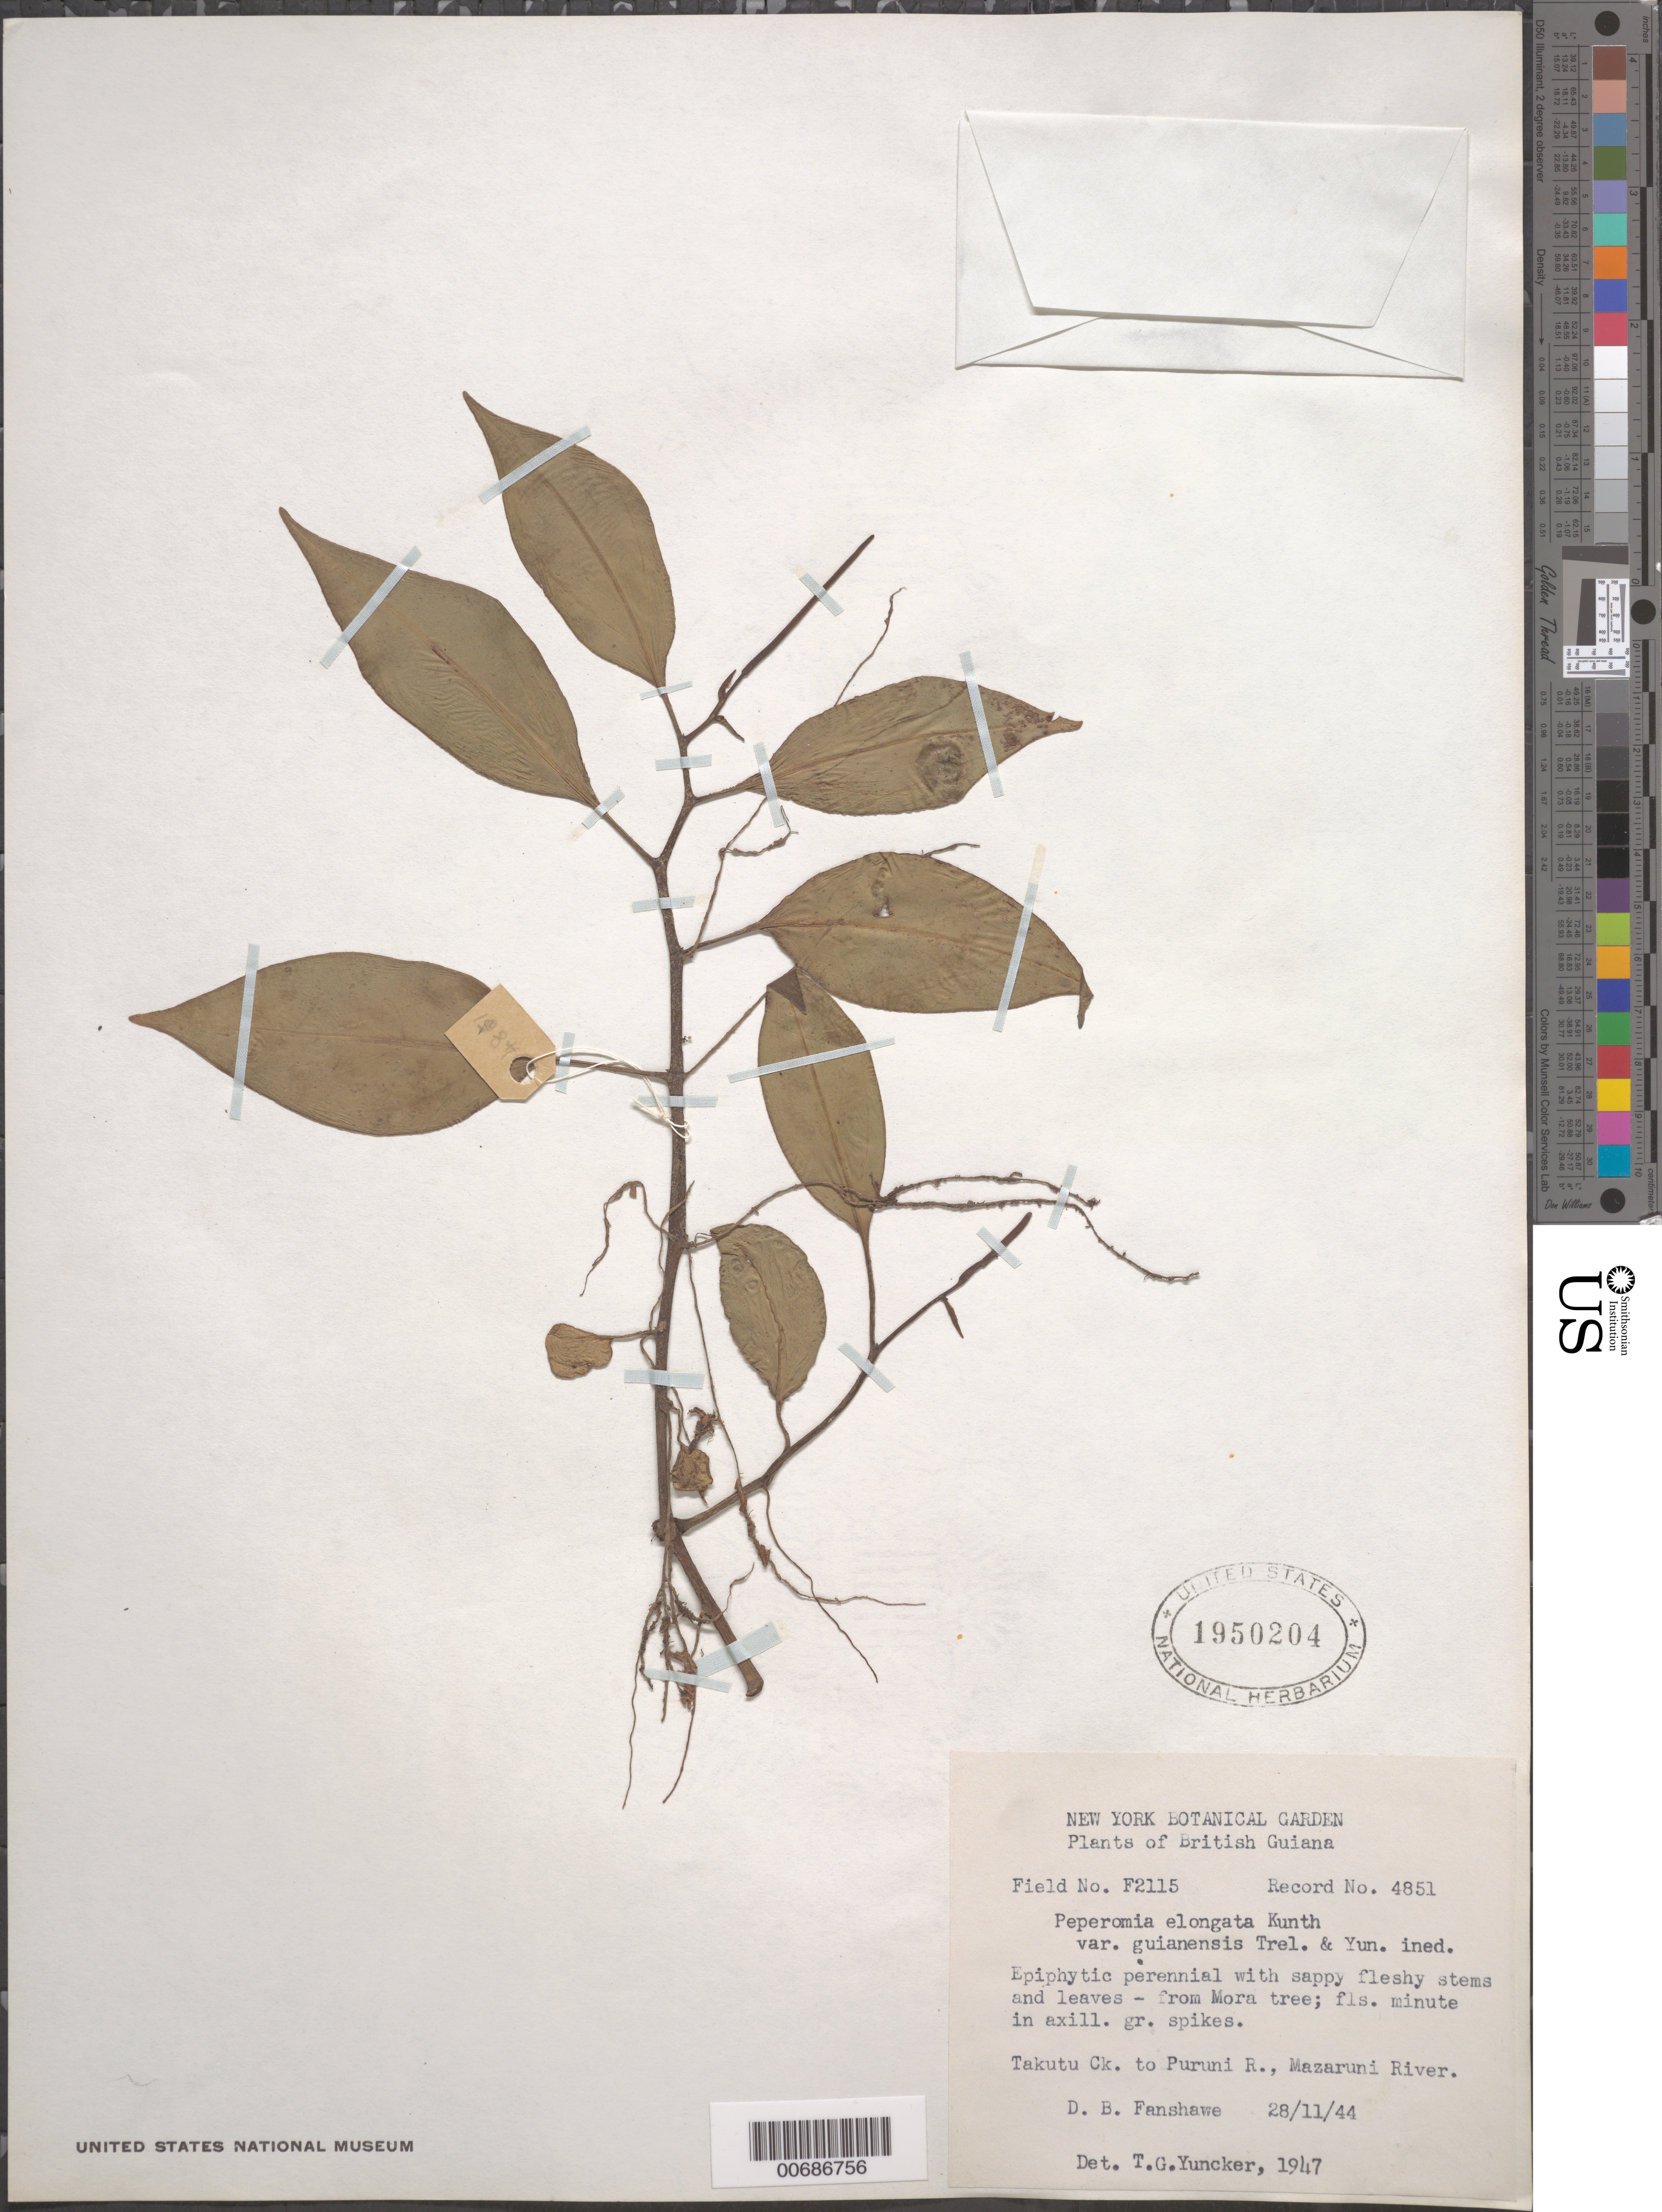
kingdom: Plantae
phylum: Tracheophyta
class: Magnoliopsida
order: Piperales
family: Piperaceae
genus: Peperomia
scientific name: Peperomia elongata var. guianensis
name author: Yunck.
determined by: Yuncker, T. G.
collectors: D. B. Fanshawe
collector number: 4851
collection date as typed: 26-Nov-44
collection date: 1944-11-26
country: Guyana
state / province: U. Takutu-U. Essequibo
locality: Takutu Creek to Puruni River, Mazaruni River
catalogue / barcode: US 1950204